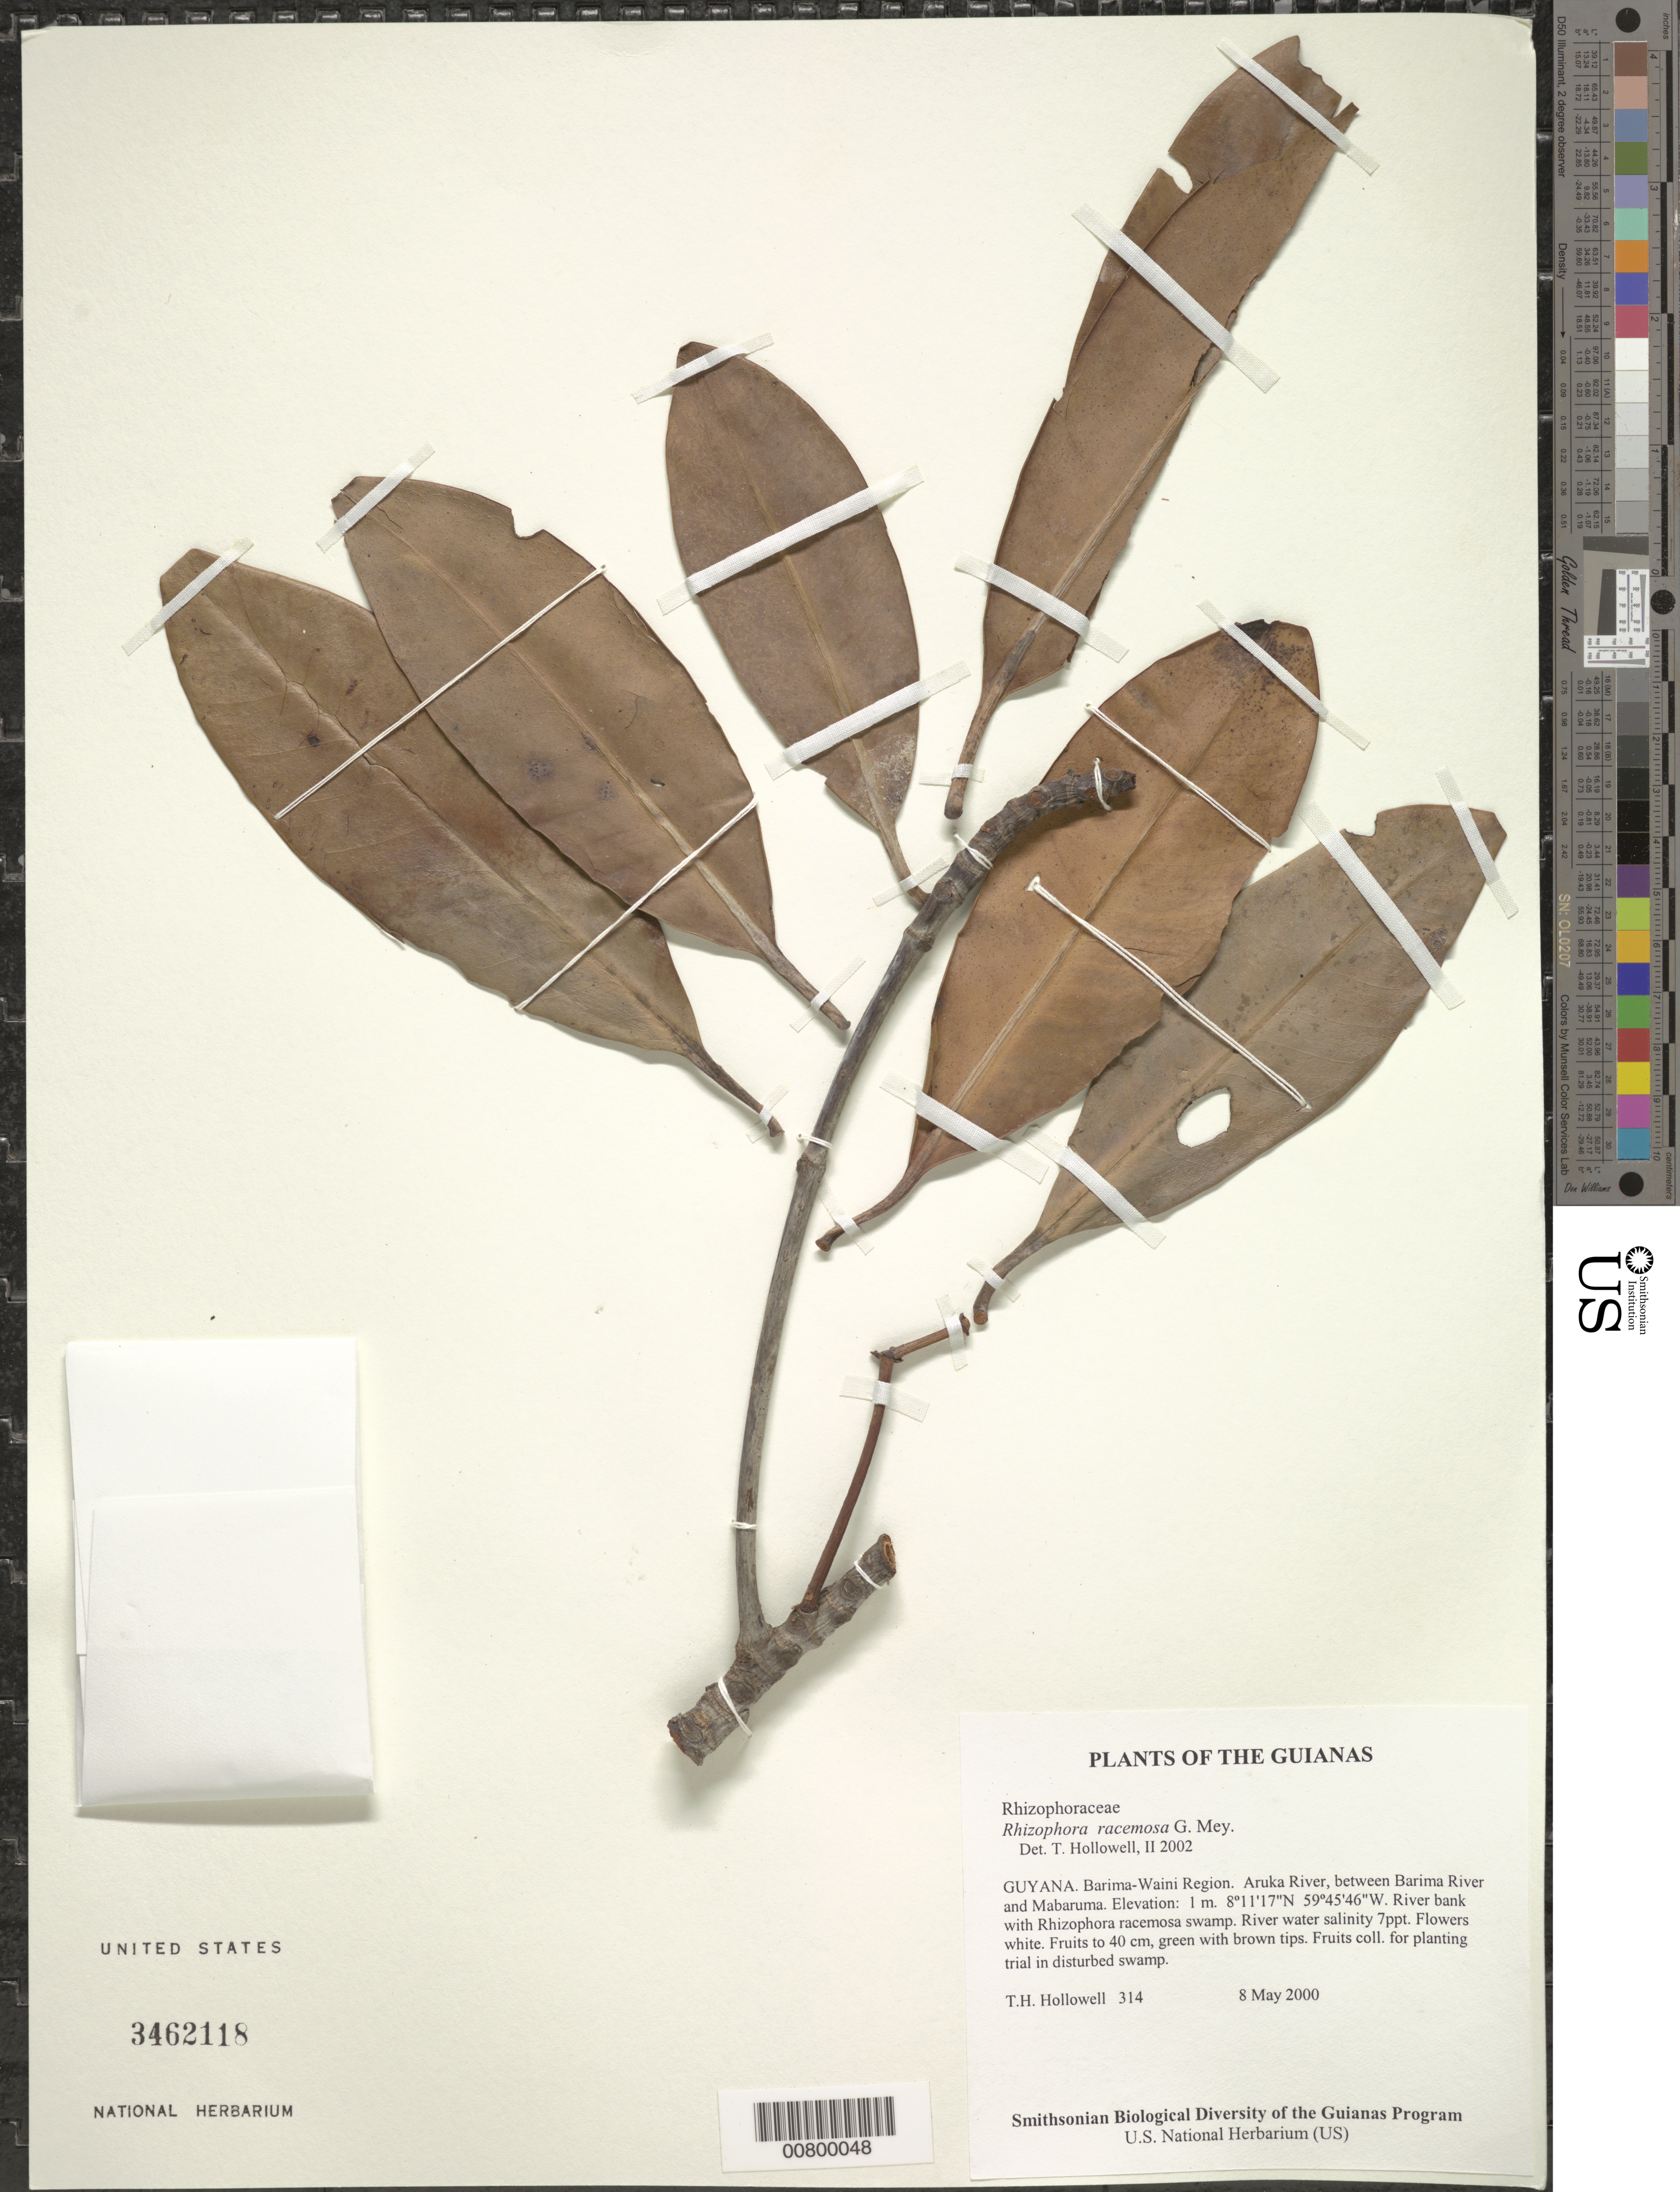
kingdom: Plantae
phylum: Tracheophyta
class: Magnoliopsida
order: Malpighiales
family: Rhizophoraceae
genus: Rhizophora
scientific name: Rhizophora racemosa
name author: G. Mey.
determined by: Hollowell, T. H., (BOT), Smithsonian Institution - National Museum of Natural History (UNITED STATES)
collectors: T. Hollowell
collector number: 314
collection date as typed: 8 May 2000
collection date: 2000-05-08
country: Guyana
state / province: Barima-Waini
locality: Aruka River, between Barima River and Mabaruma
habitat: River bank with Rhizophora racemosa swamp. River water salinity 7ppt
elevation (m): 1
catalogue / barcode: US 3462118